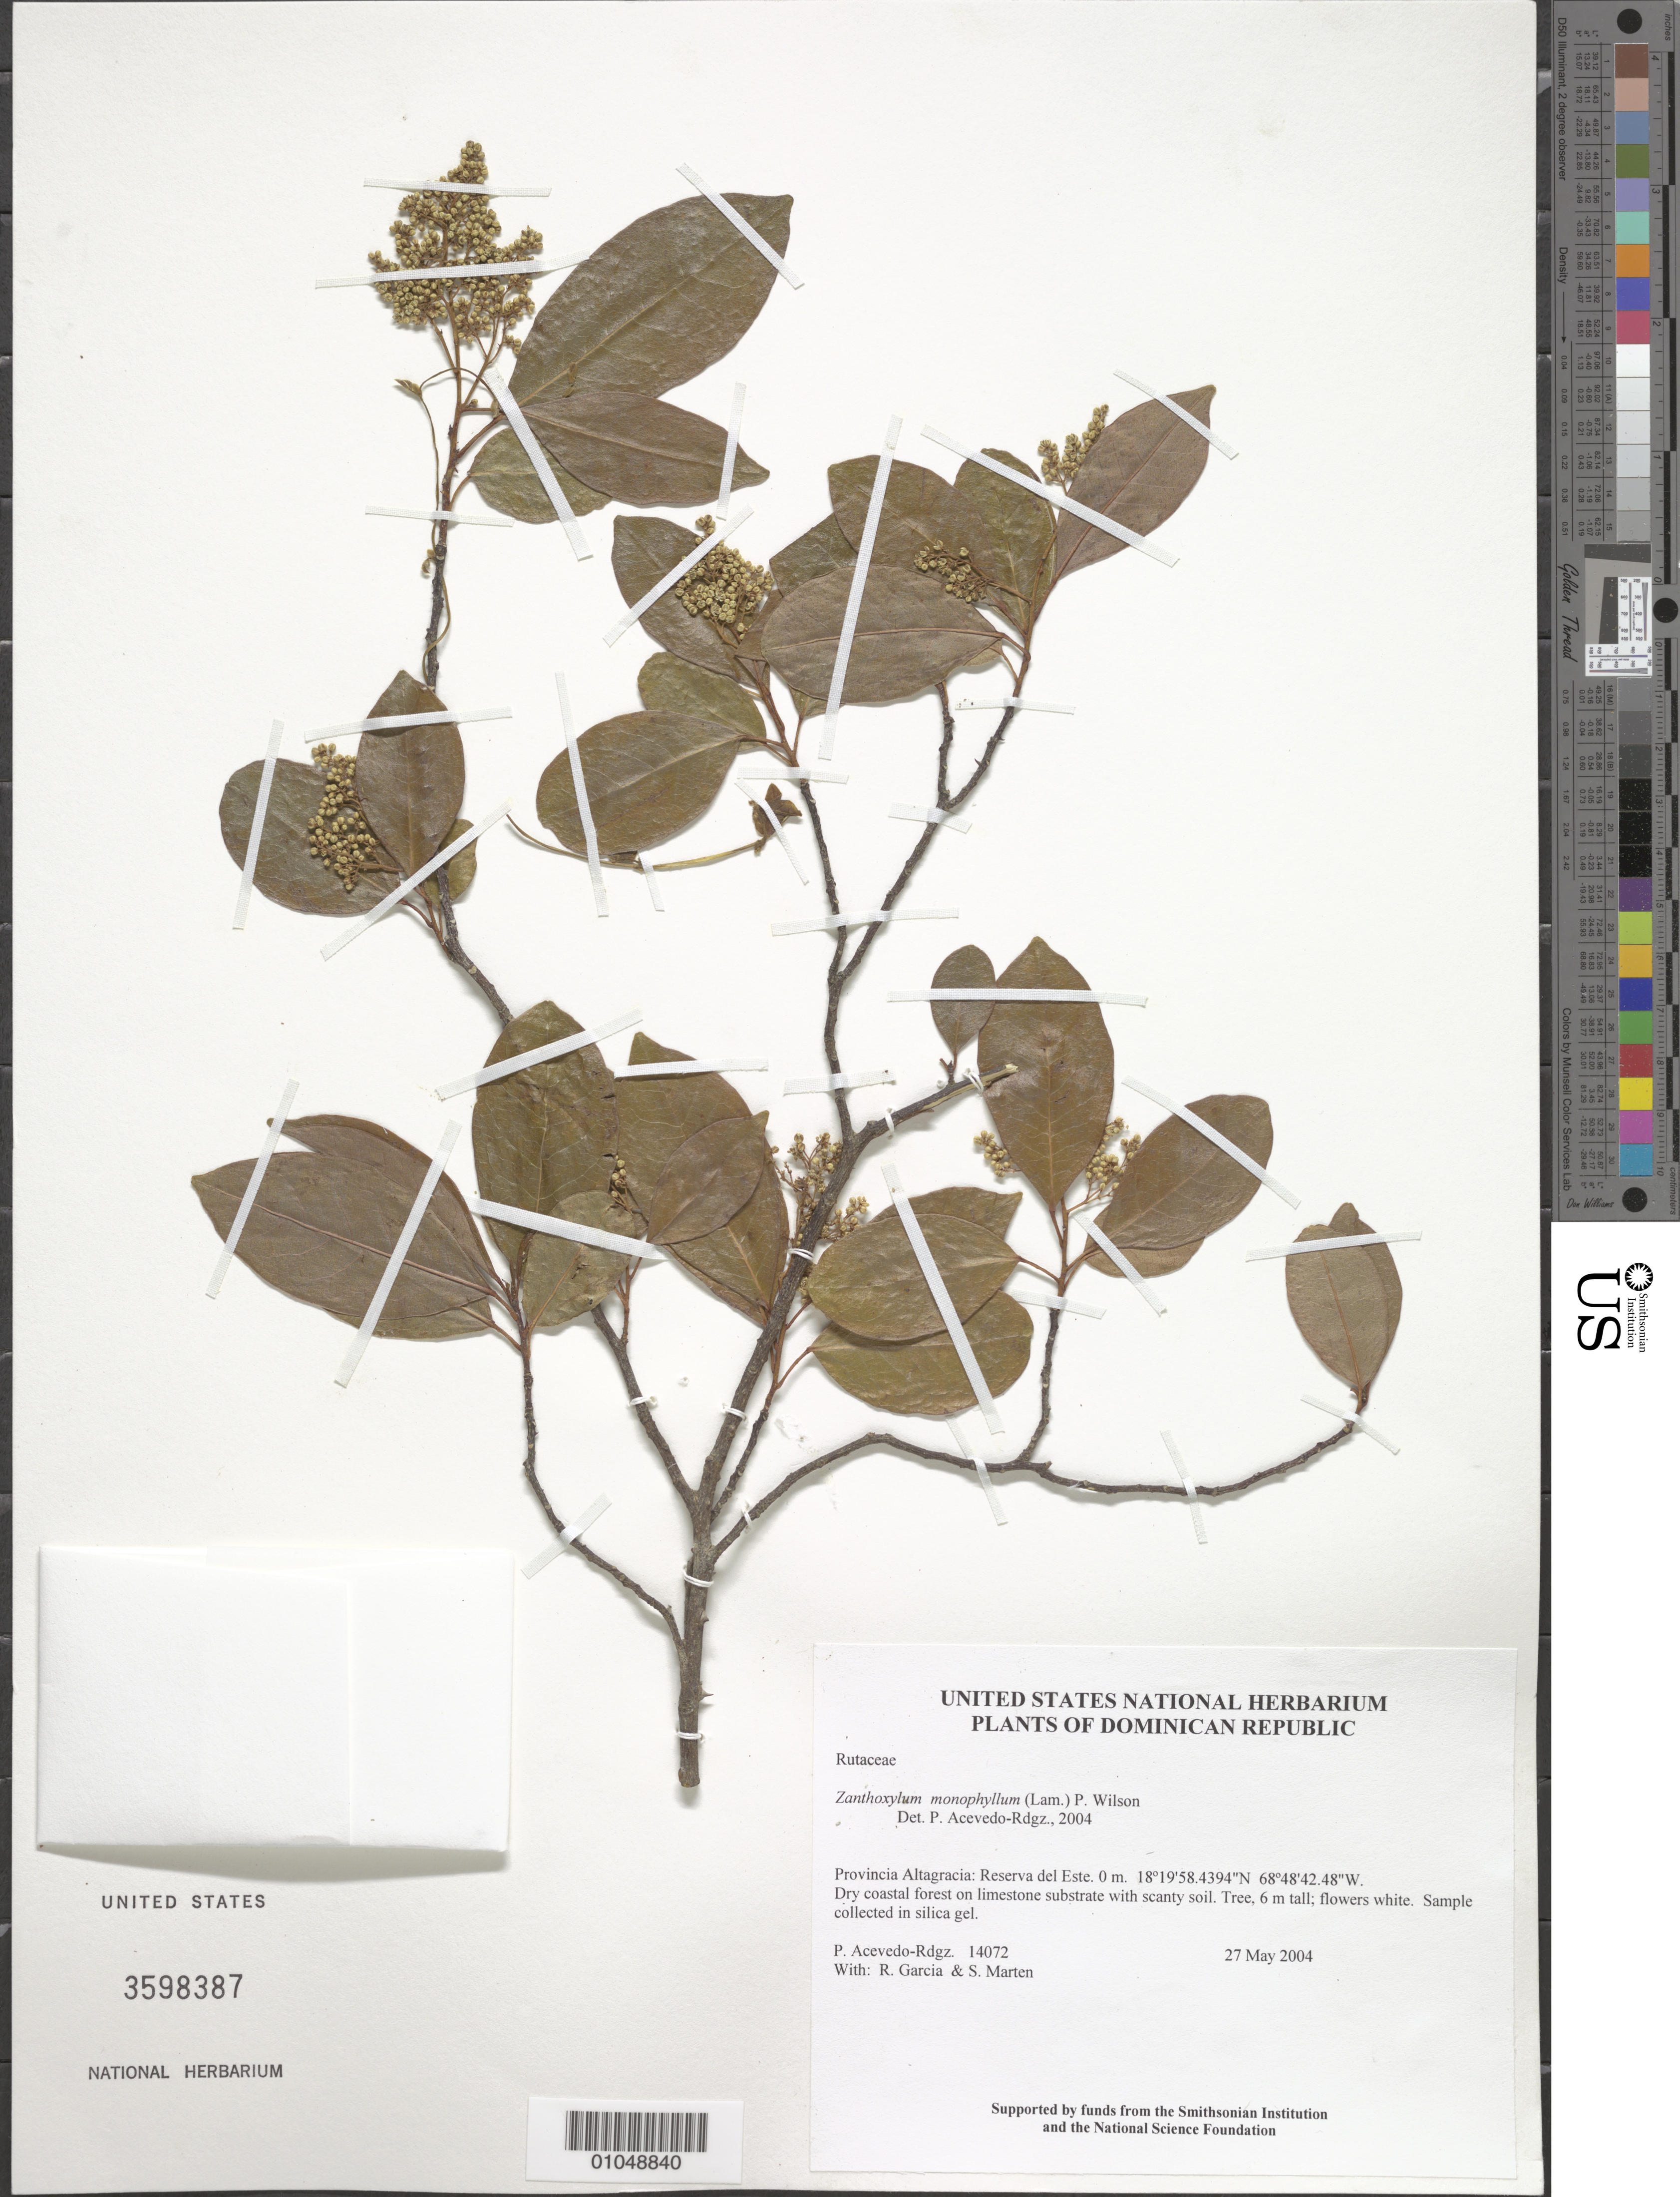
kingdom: Plantae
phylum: Tracheophyta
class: Magnoliopsida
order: Sapindales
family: Rutaceae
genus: Zanthoxylum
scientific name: Zanthoxylum monophyllum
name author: (Lam.) P. Wilson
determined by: Acevedo-Rodríguez, P., (BOT), Smithsonian Institution - National Museum of Natural History (UNITED STATES)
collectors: P. Acevedo-Rodr., R. G. García & S. Marten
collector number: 14072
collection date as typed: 27 May 2004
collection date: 2004-05-27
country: Dominican Republic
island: Hispaniola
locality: Provincia Altagracia: Reserva del Este.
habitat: Dry coastal forest on limestone substrate with scanty soil.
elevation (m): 0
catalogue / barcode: US 3598387